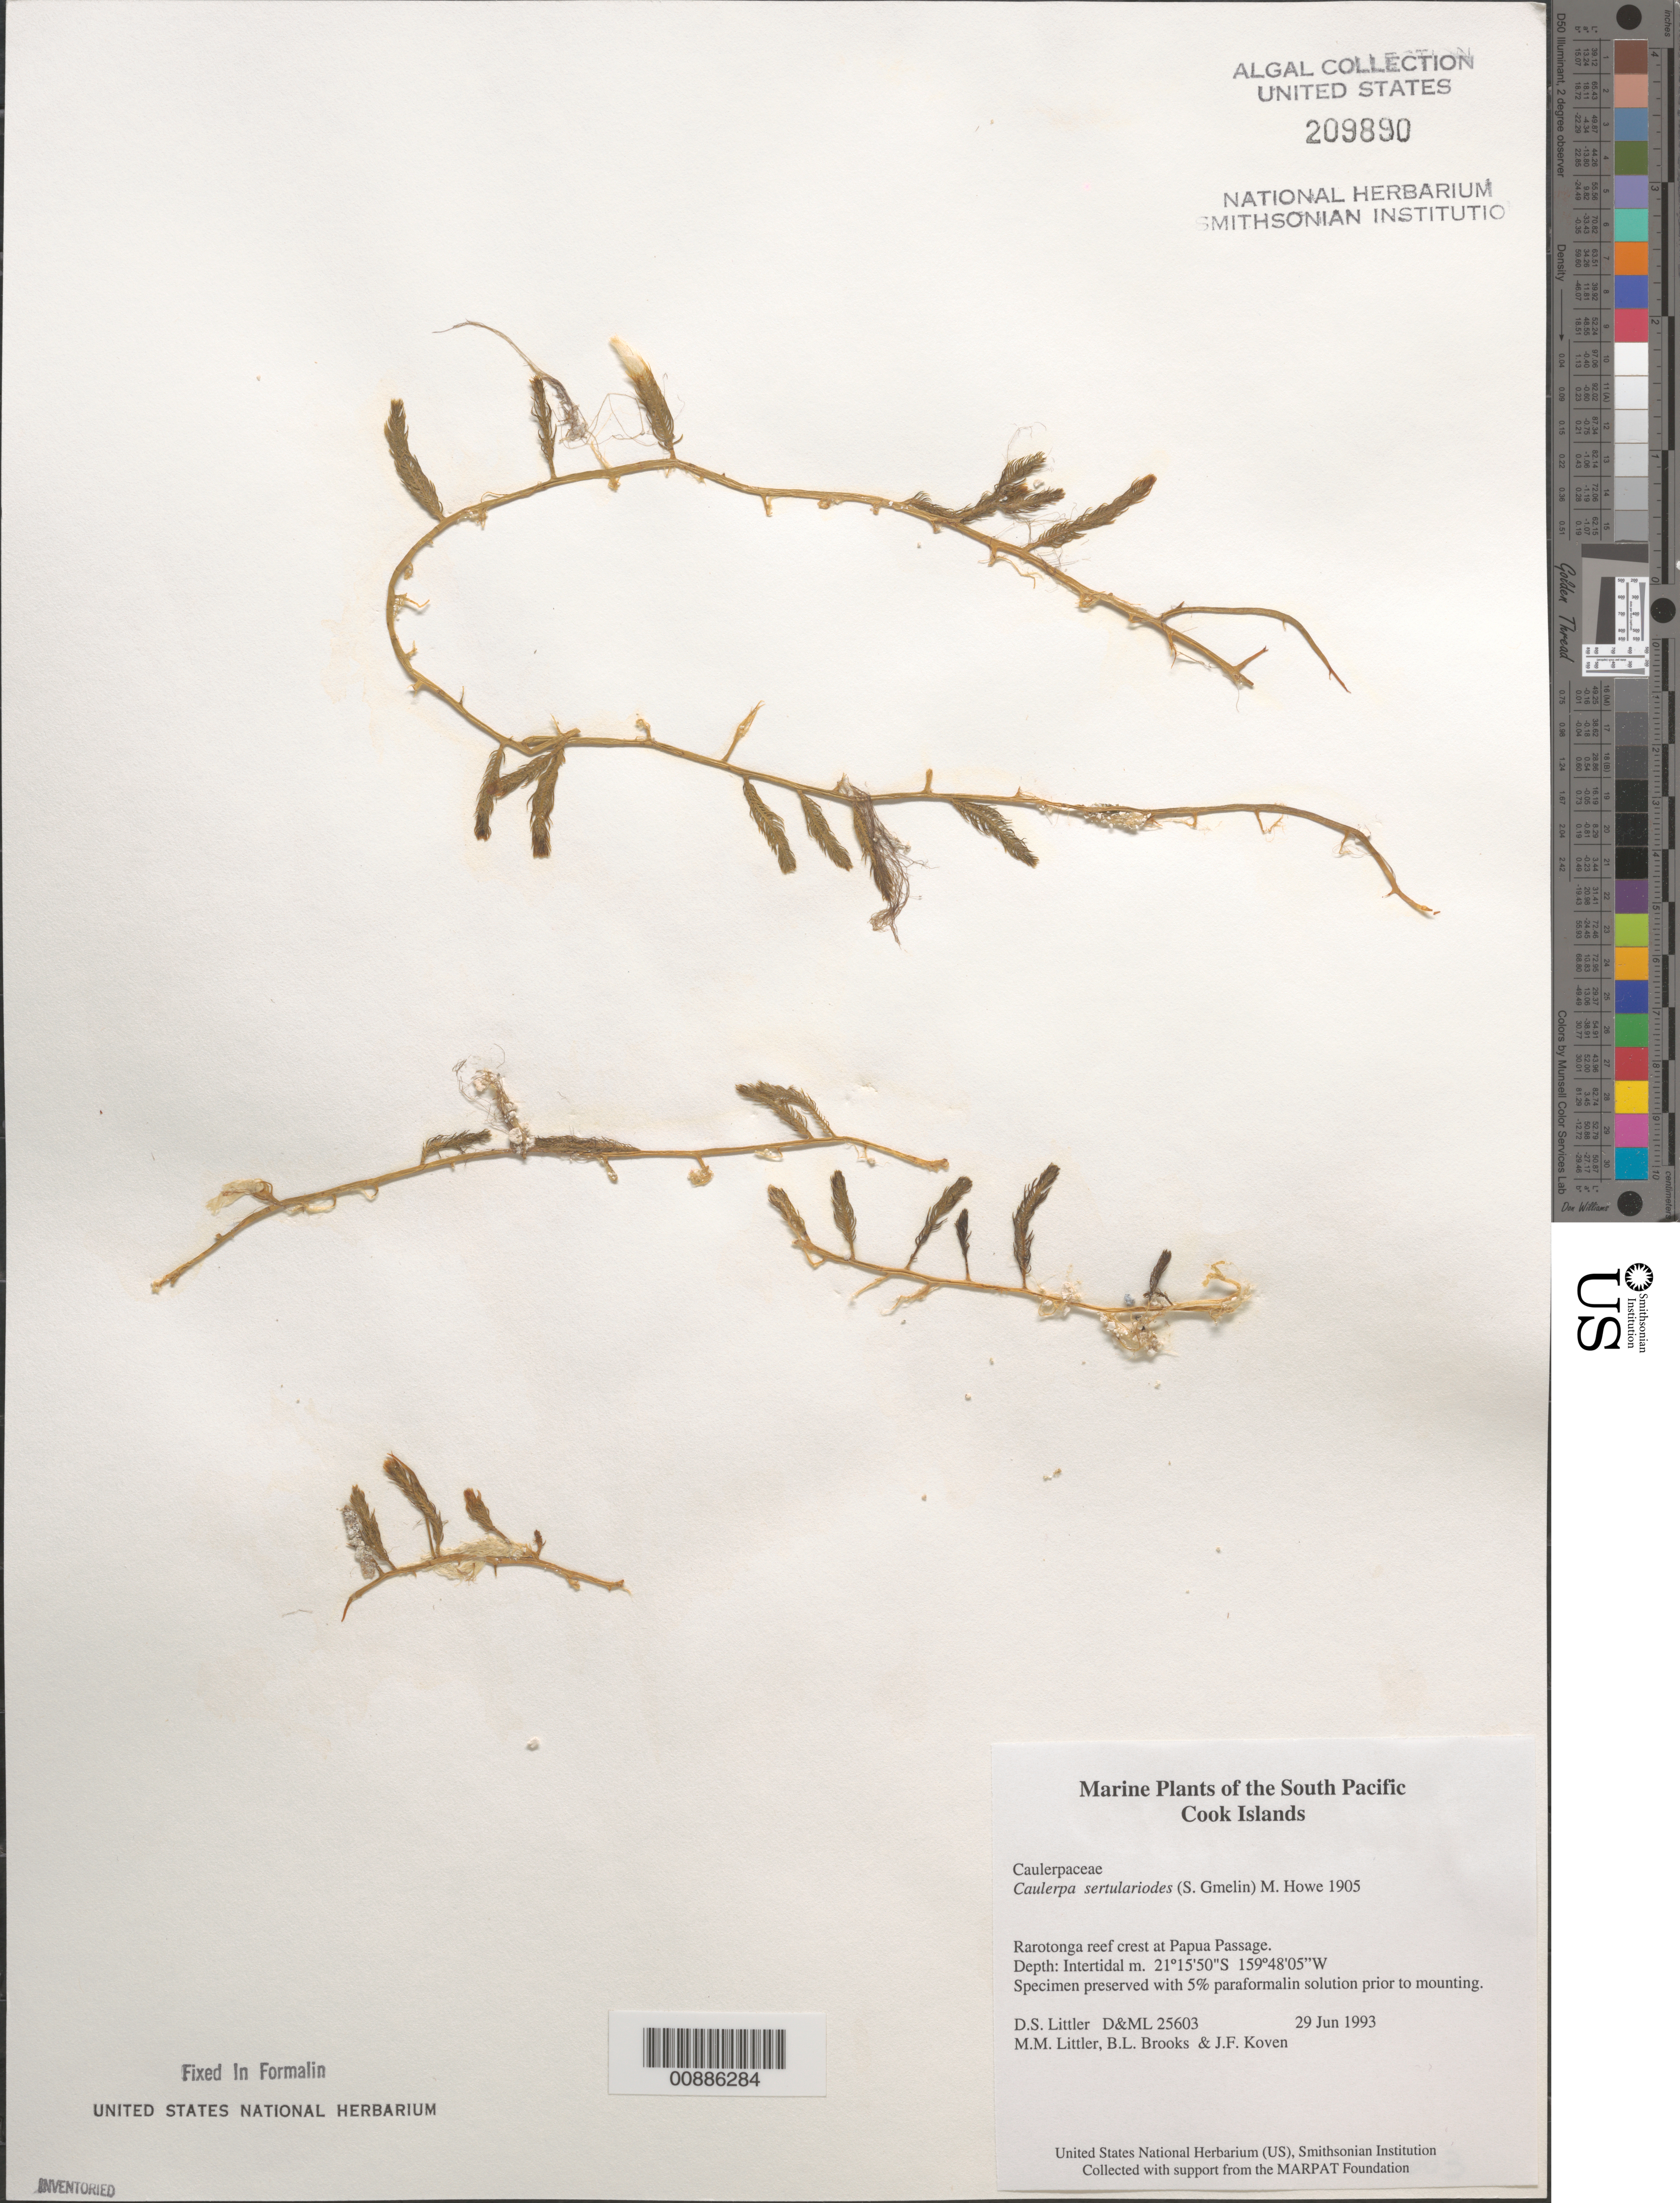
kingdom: Plantae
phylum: Chlorophyta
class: Ulvophyceae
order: Bryopsidales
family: Caulerpaceae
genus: Caulerpa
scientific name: Caulerpa sertularioides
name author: (S.G. Gmel.) M. Howe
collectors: D. S. Littler, M. M. Littler, B. Brooks & J. Koven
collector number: D&ML 25603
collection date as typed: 29 Jun 1993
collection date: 1993-06-29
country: Cook Islands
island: Rarotonga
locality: Rarotonga reef crest at Papua Passage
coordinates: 21 15'50"S, 159 48'05"W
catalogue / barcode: US 209890